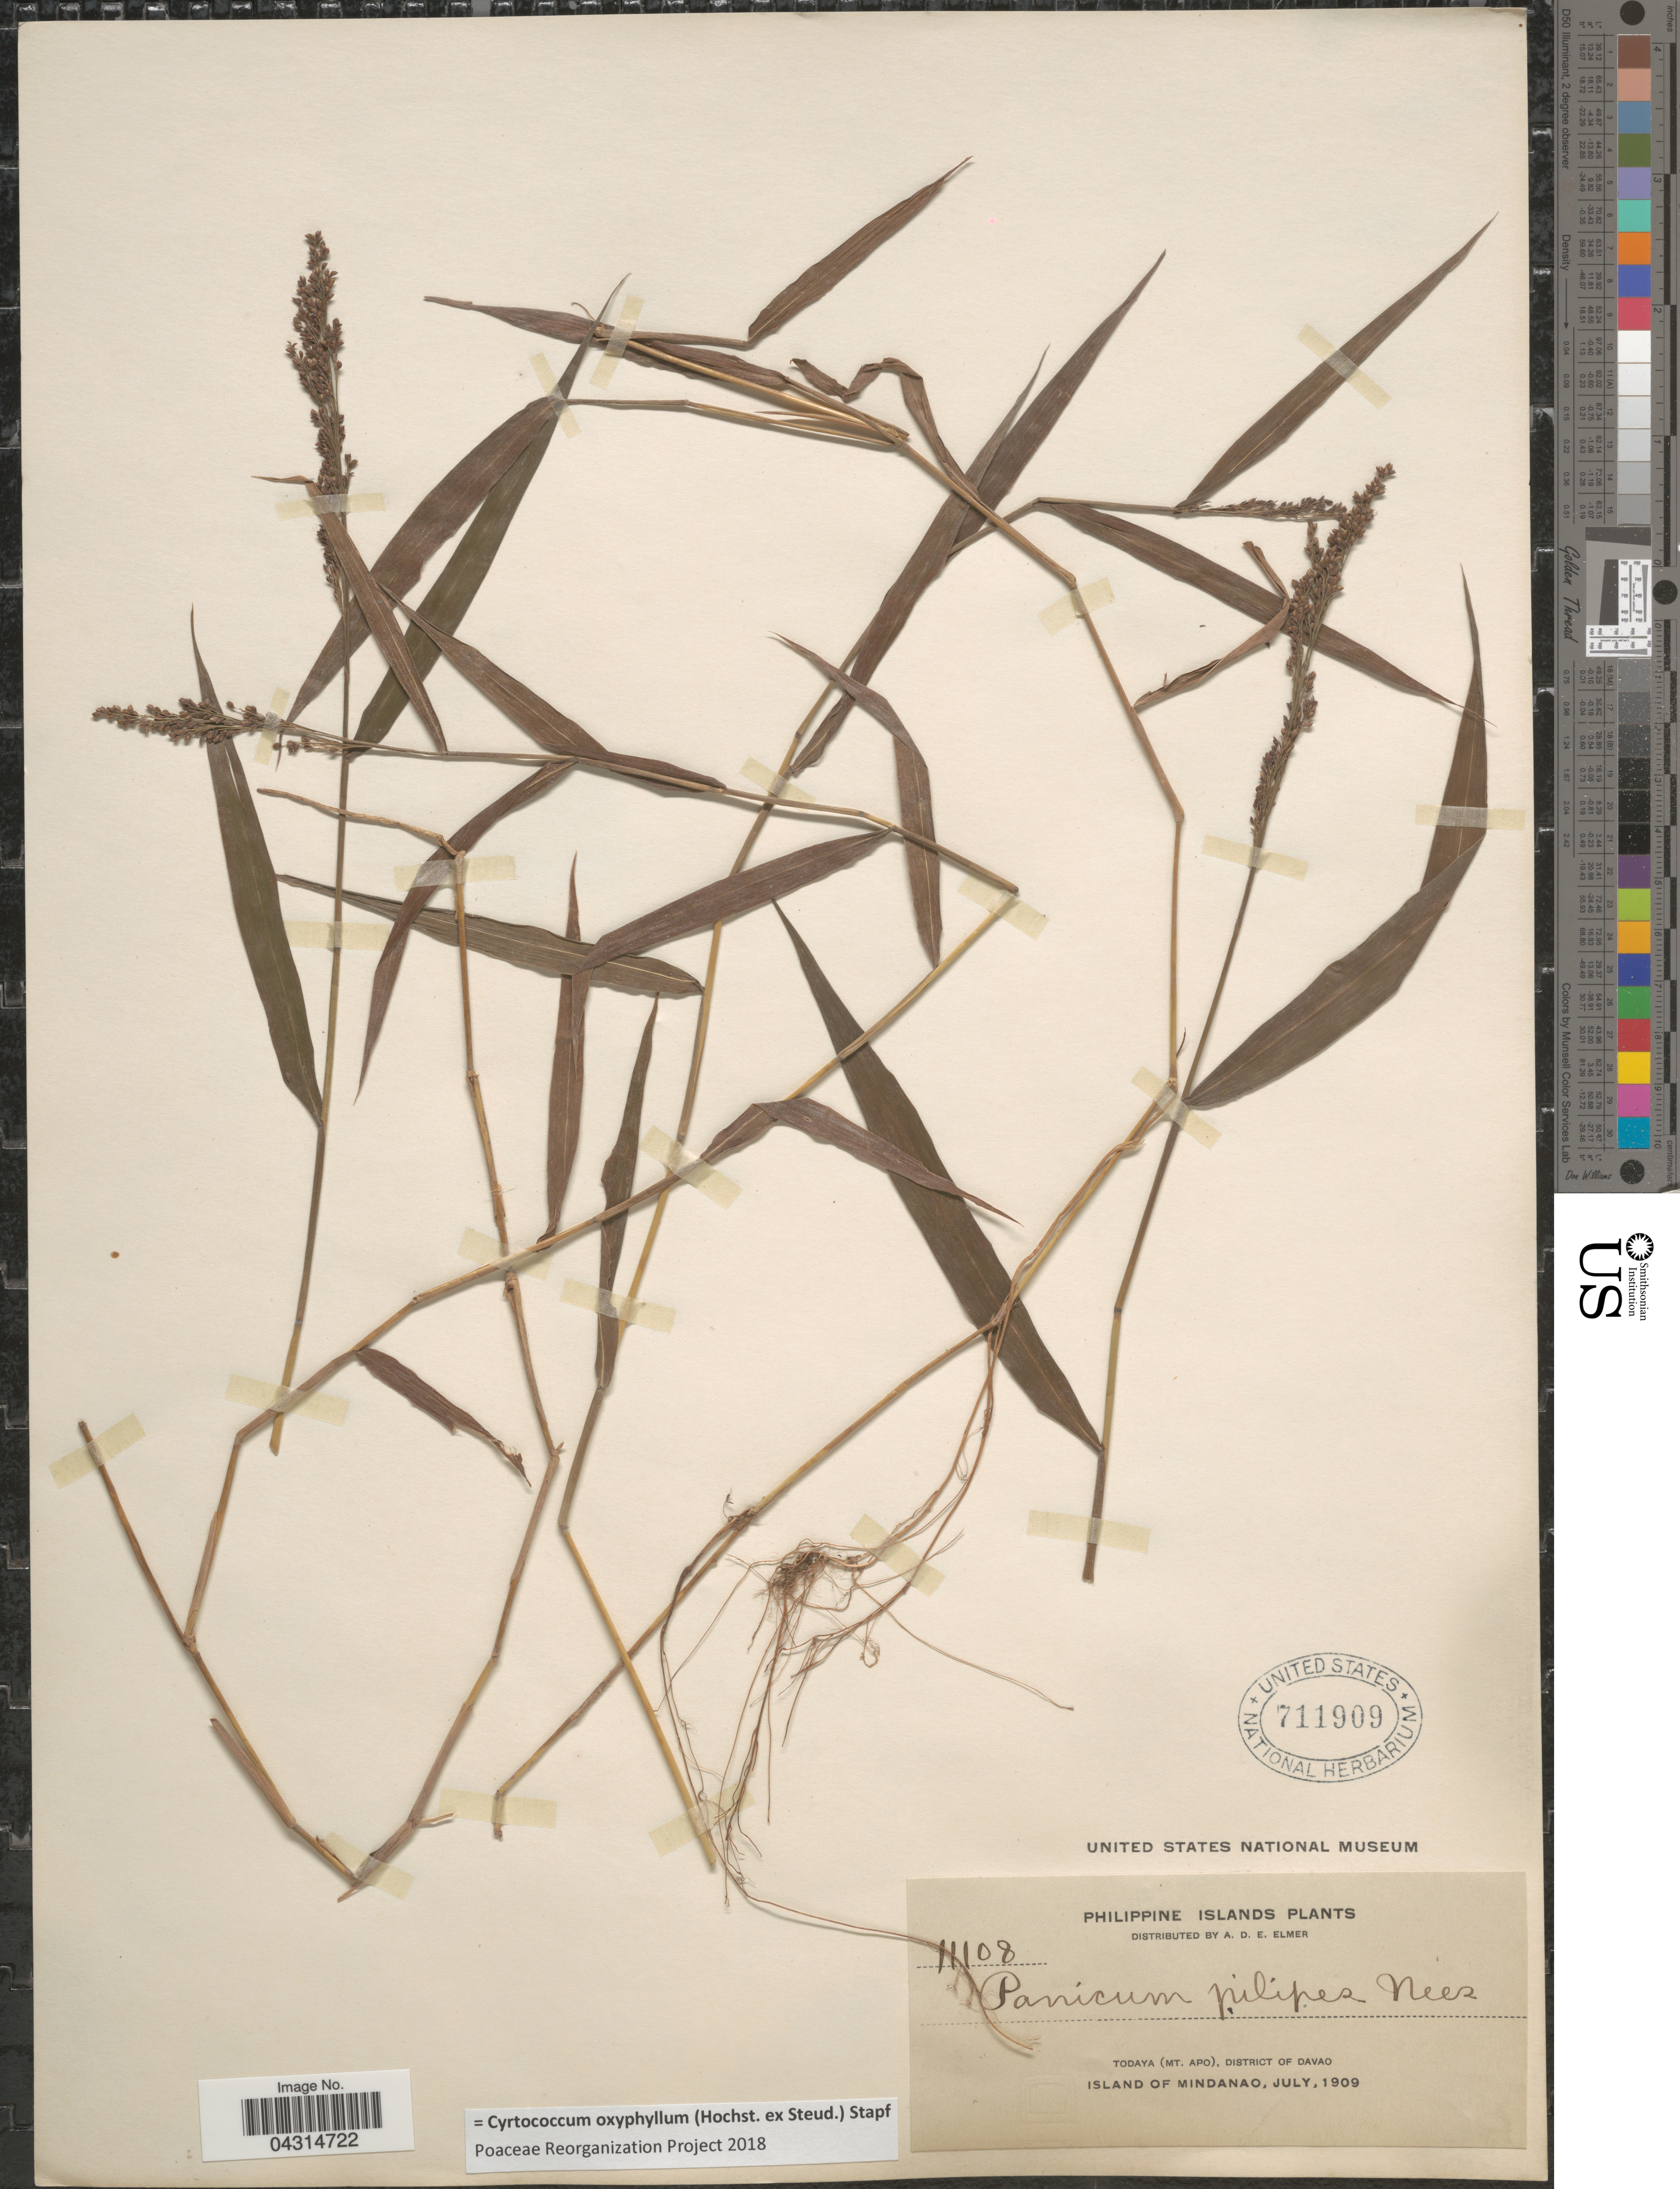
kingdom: Plantae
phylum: Tracheophyta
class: Liliopsida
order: Poales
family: Poaceae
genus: Cyrtococcum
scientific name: Cyrtococcum oxyphyllum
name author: (Steud.) Stapf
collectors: A. D. E. Elmer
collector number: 11108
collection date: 1909-07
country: Philippines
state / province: Davao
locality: Philippine Islands. Todaya (Mt. Apo), District of Davao. Island of Mindanao.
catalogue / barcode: US 711909